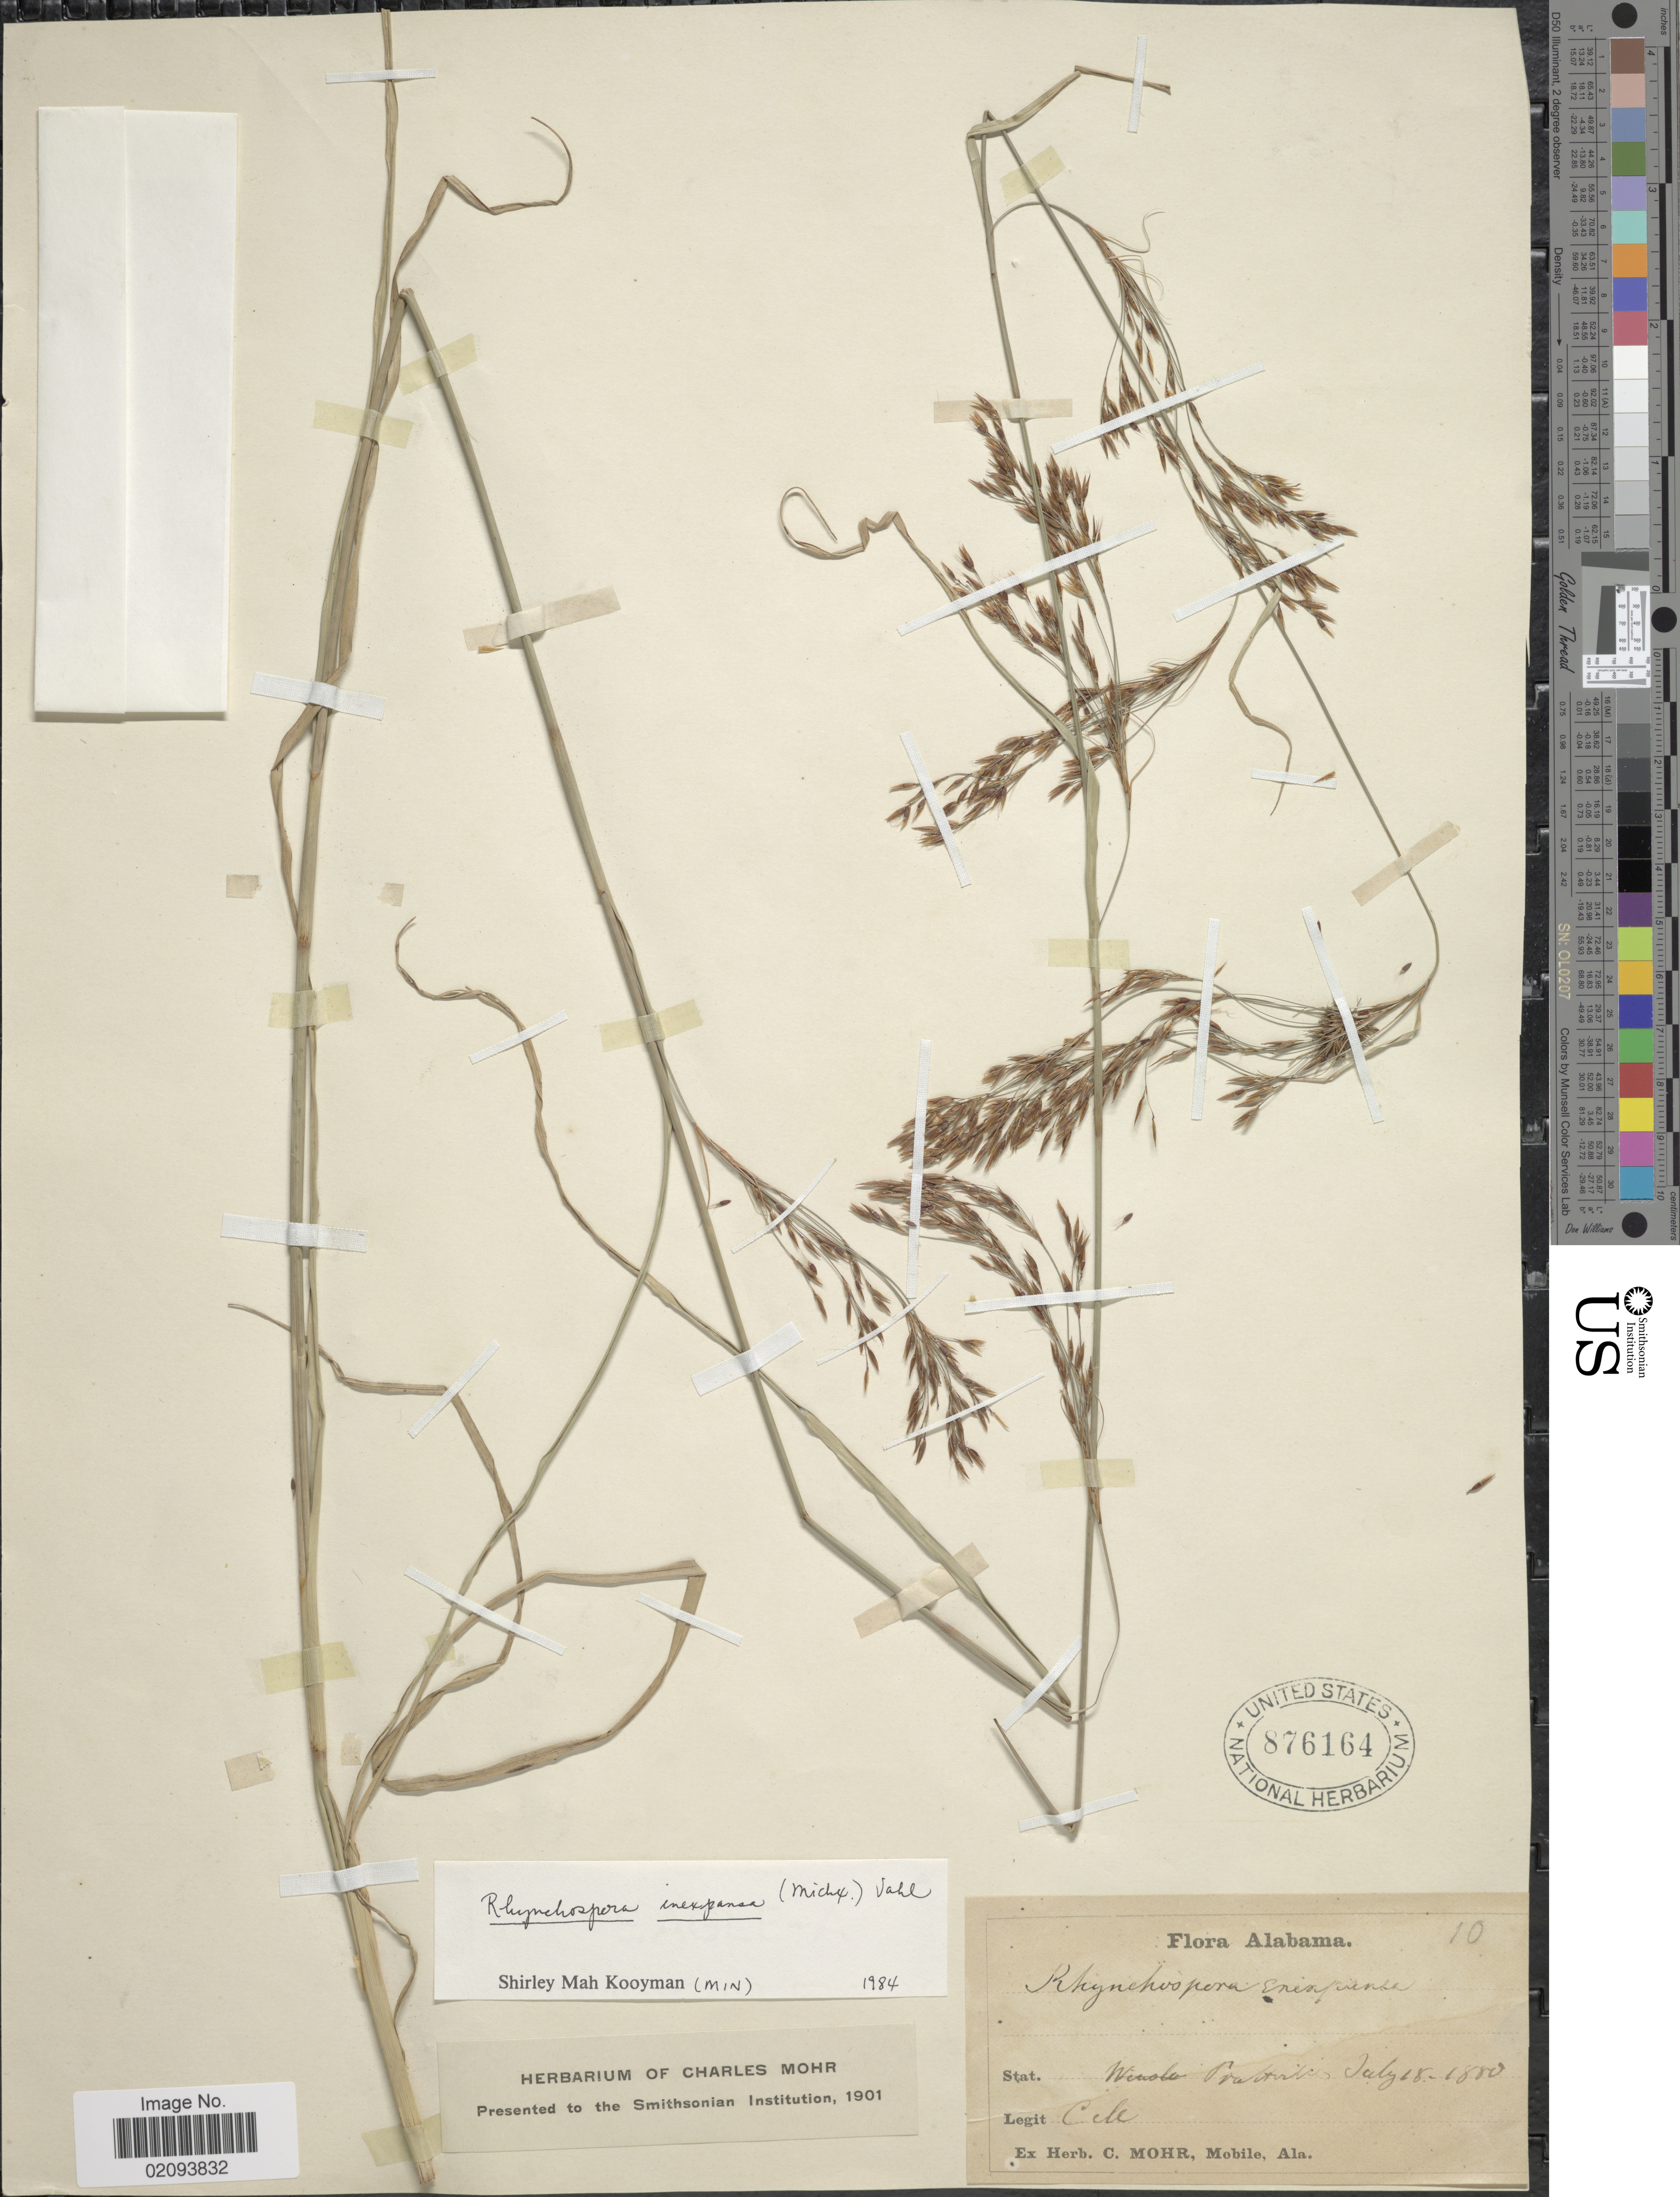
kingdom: Plantae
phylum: Tracheophyta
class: Liliopsida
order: Poales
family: Cyperaceae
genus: Rhynchospora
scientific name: Rhynchospora inexpansa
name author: (Michx.) Vahl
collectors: C. T. Mohr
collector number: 10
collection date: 1880-07-18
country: United States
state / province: Alabama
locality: Winola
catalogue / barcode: US 876164